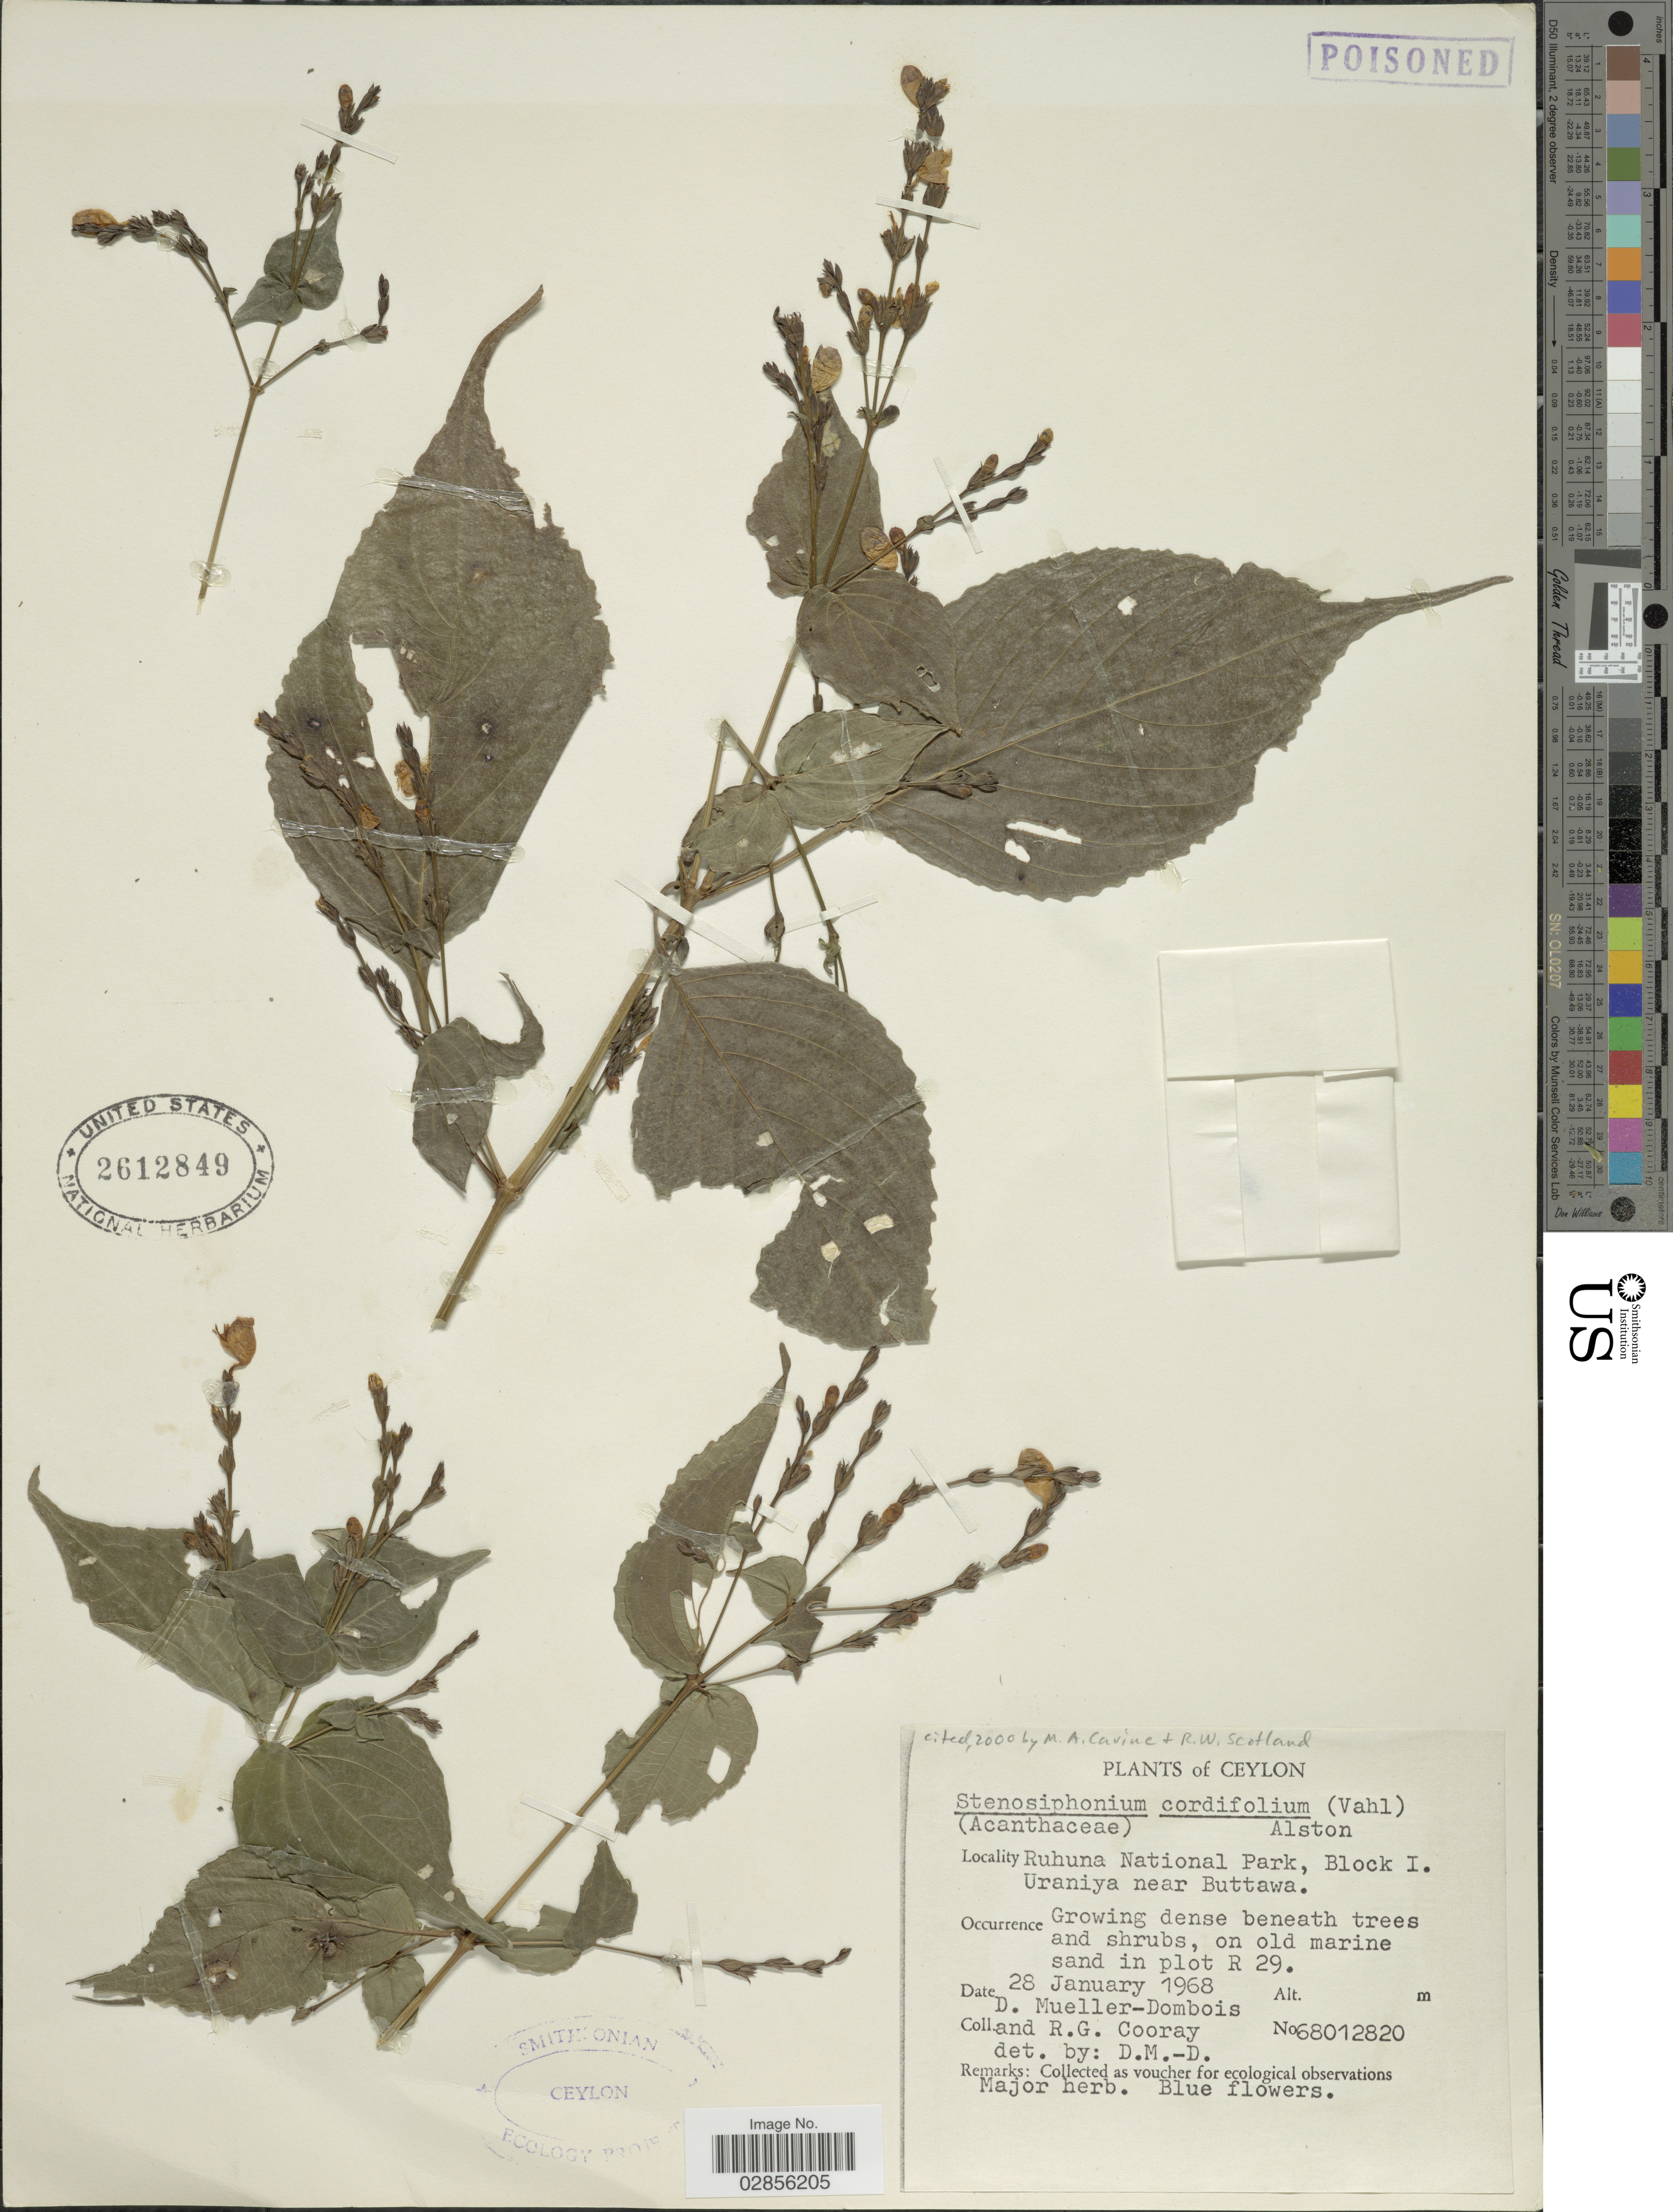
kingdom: Plantae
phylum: Tracheophyta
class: Magnoliopsida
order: Lamiales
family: Acanthaceae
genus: Stenosiphonium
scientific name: Stenosiphonium cordifolium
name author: (Vahl) Alston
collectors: D. Mueller-Dombois & R. Cooray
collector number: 68012820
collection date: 1968-01-28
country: Sri Lanka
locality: Ceylon. Ruhuna National Park, Block I. Uraniya near Buttawa.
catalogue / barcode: US 2612849